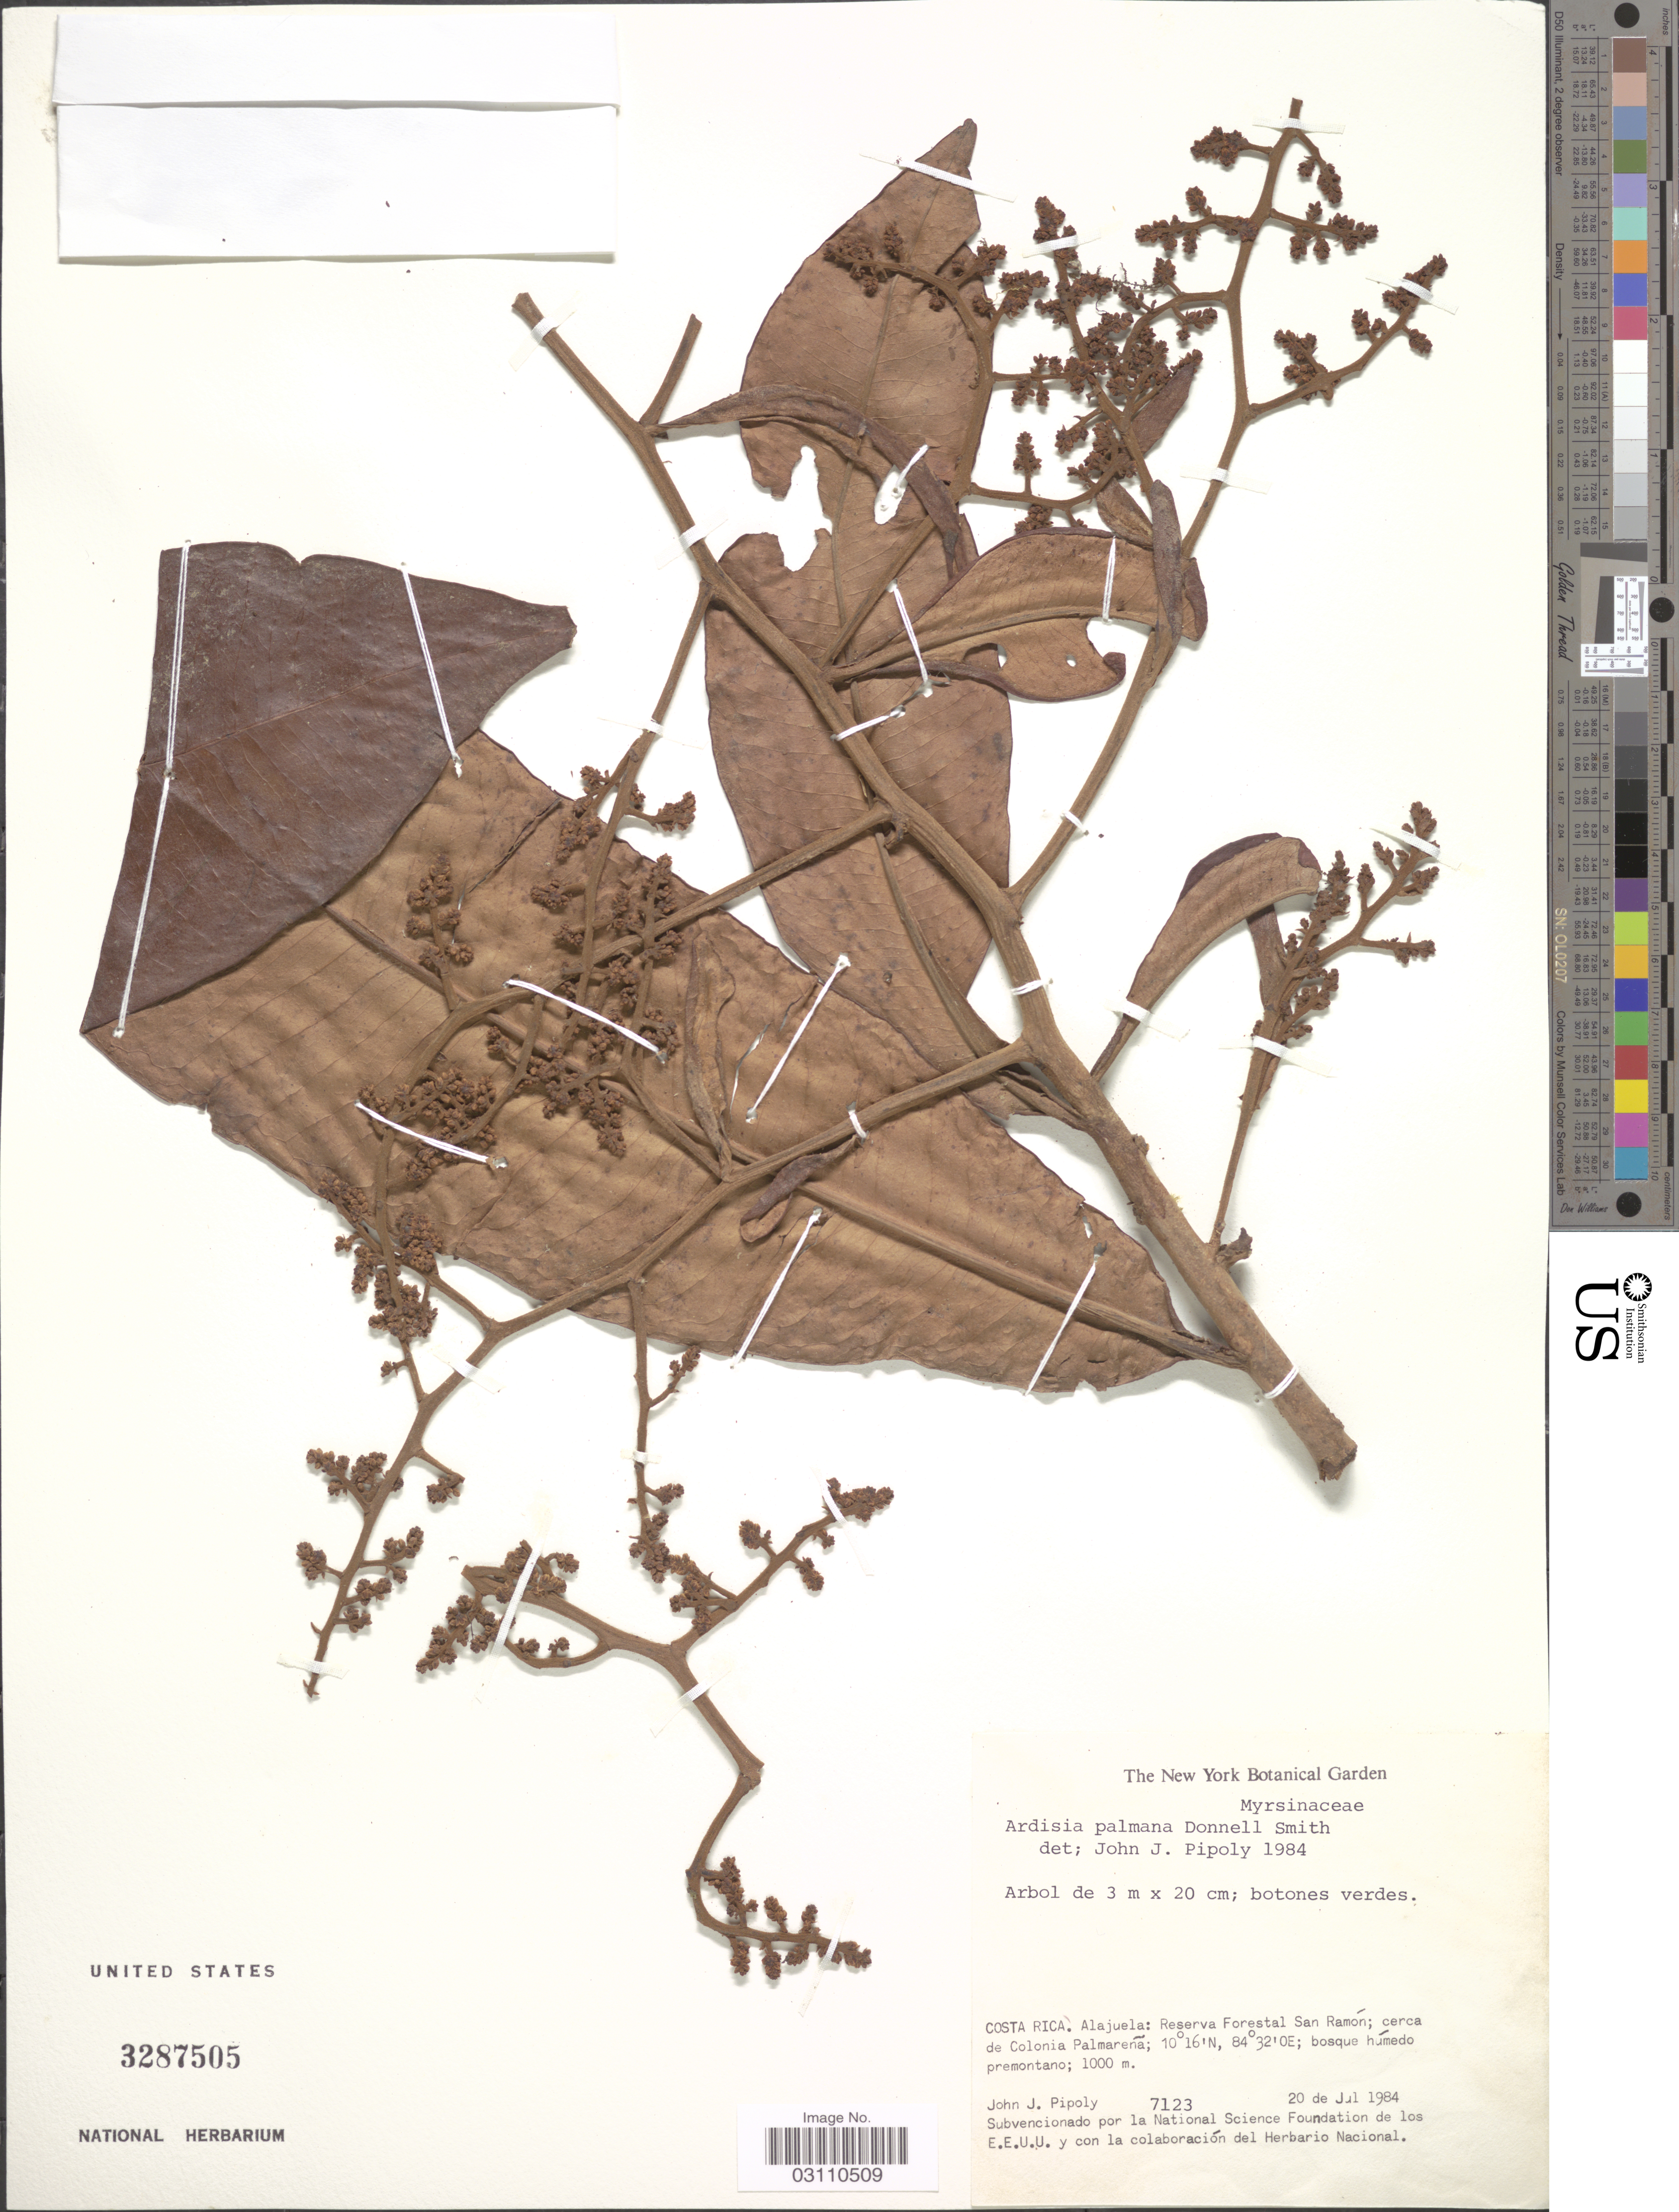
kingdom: Plantae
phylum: Tracheophyta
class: Magnoliopsida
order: Ericales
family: Primulaceae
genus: Ardisia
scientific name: Ardisia palmana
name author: Donn. Sm.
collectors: J. J. Pipoly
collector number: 7123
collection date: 1984-07-20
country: Costa Rica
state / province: Alajuela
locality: Reserva Forestal San Ramón; cerca de Colonia Palmareña.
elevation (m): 1000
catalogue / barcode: US 3287505